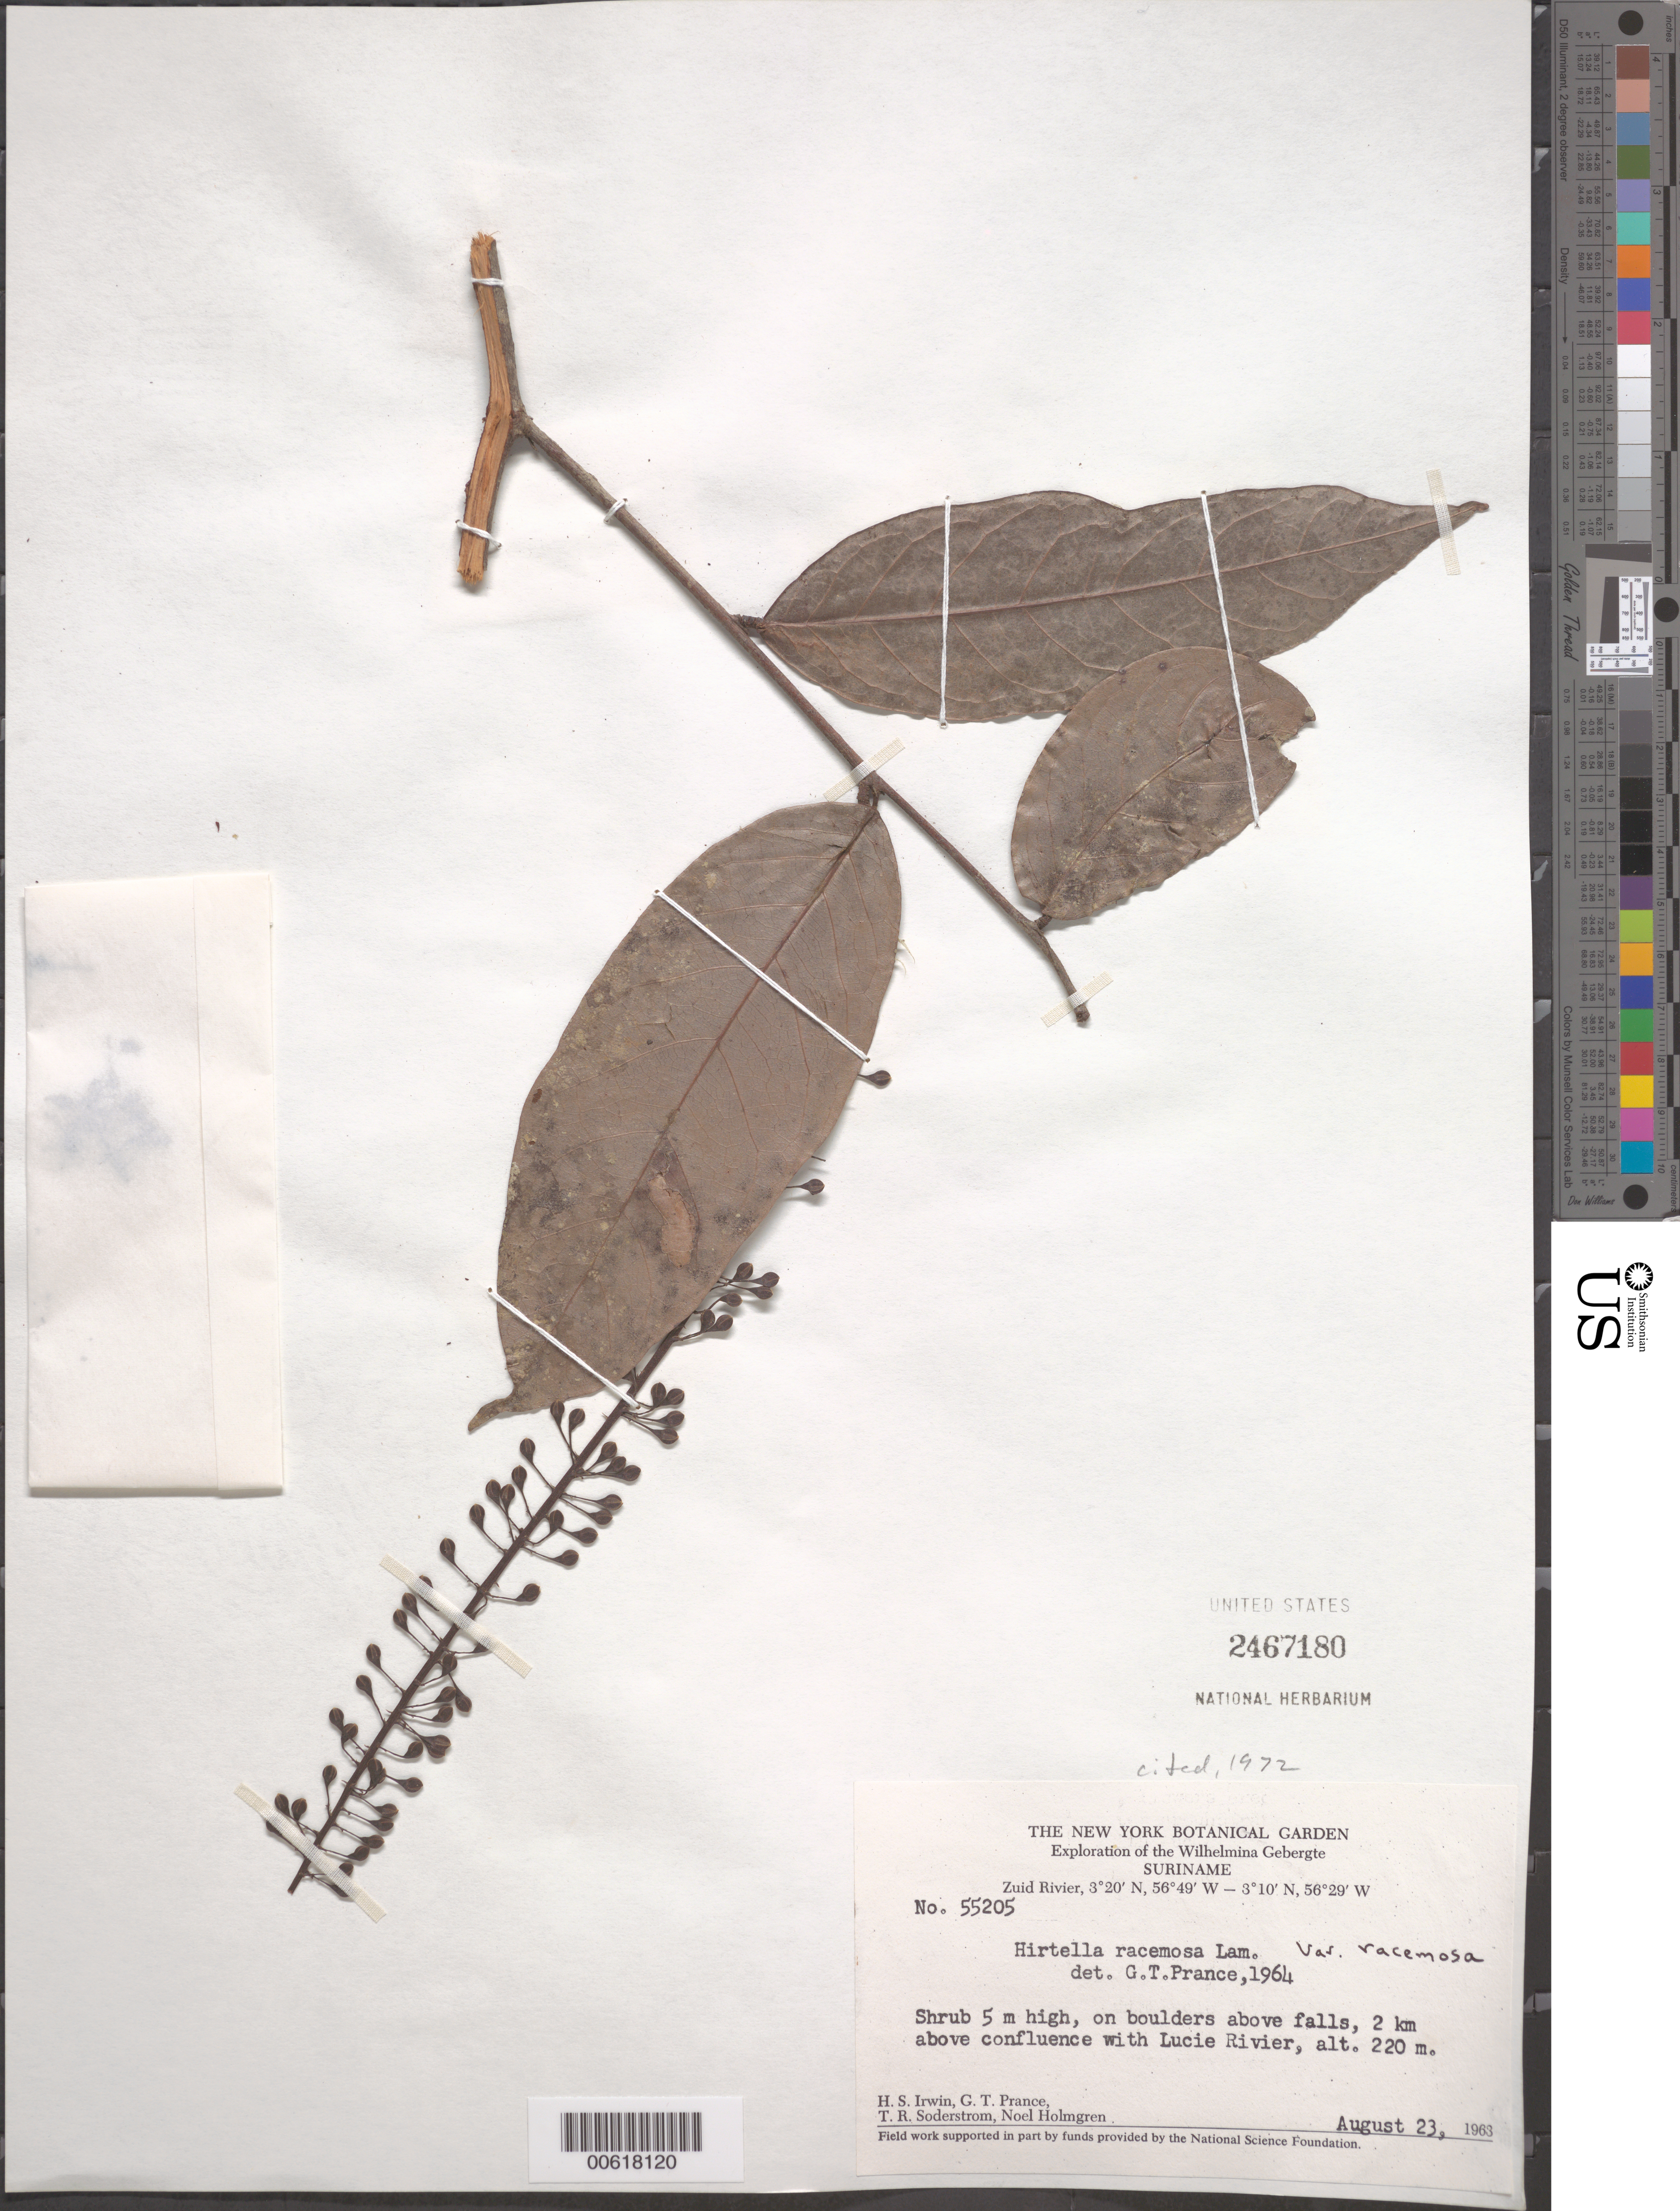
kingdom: Plantae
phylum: Tracheophyta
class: Magnoliopsida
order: Malpighiales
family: Chrysobalanaceae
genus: Hirtella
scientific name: Hirtella racemosa var. racemosa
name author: Lam.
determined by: Prance, G. T.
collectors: H. Irwin, G. T. Prance, T. R. Soderstrom & N. H. Holmgren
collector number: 55205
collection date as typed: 23-Aug-63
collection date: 1963-08-23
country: Suriname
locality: Zuid River, 2 km above confluence with Lucie R., Wilhelmina Gebergte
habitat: Boulder above falls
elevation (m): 220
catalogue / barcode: US 2467180